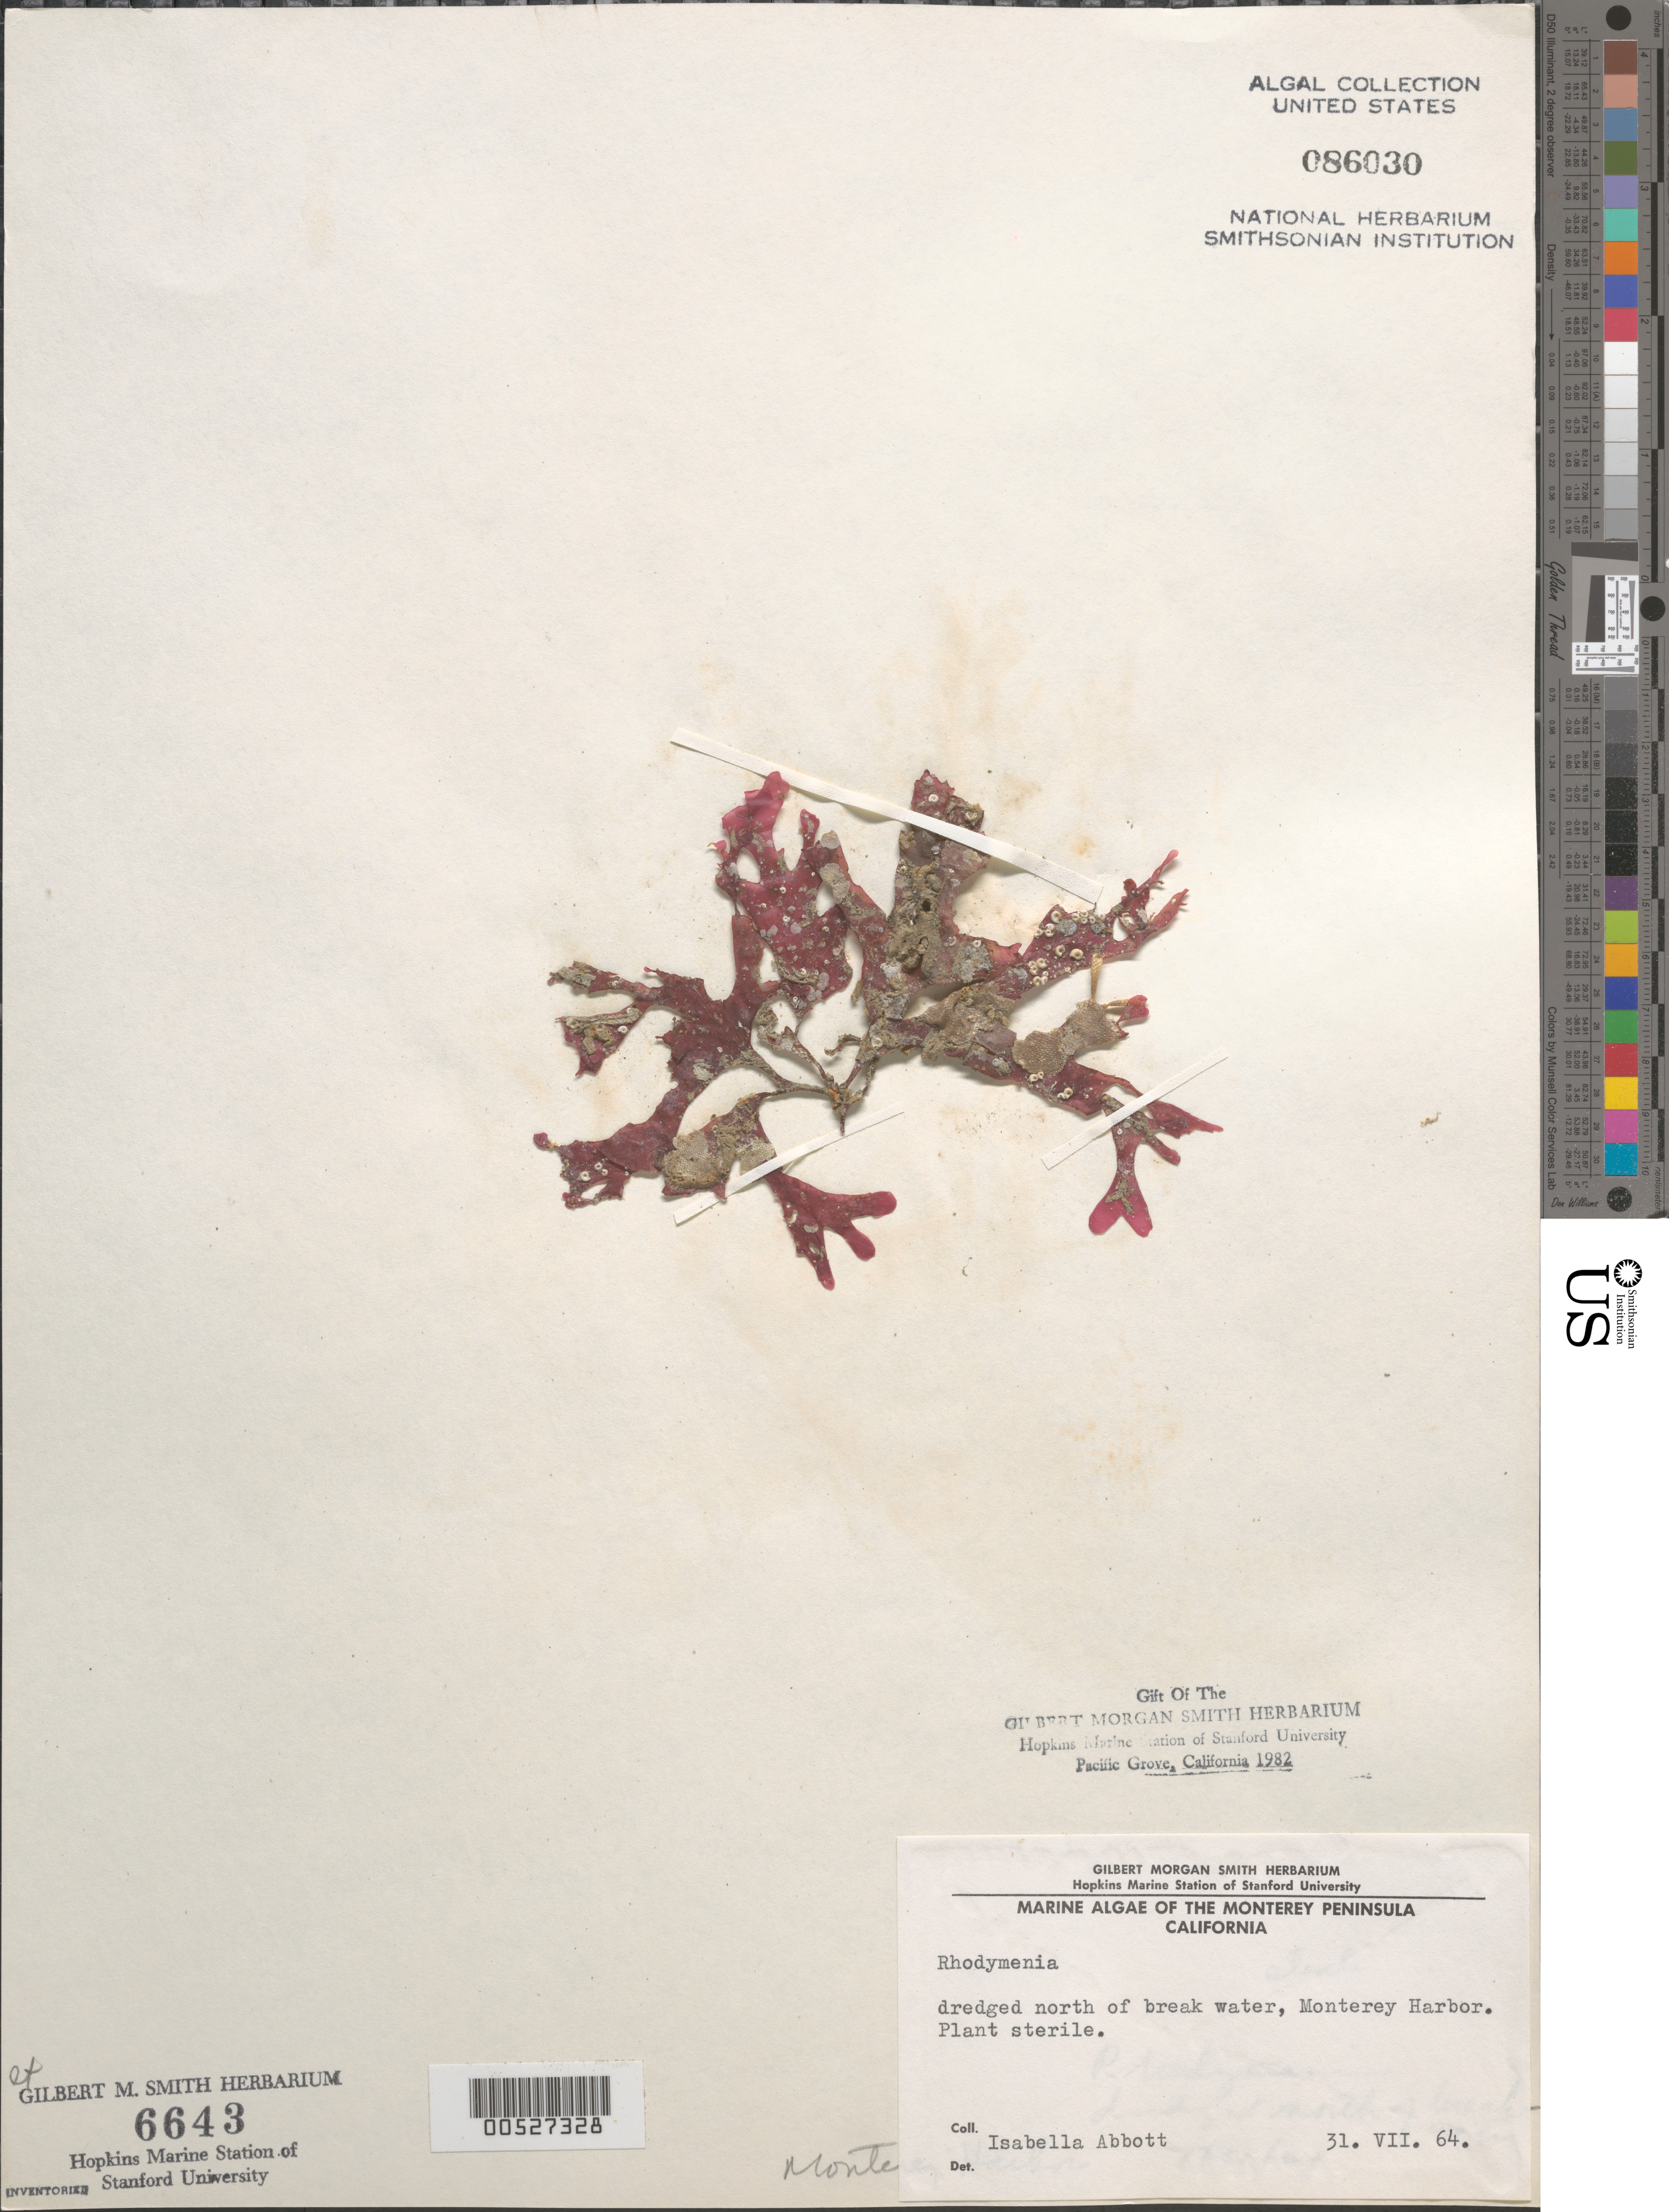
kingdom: Plantae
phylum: Rhodophyta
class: Florideophyceae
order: Rhodymeniales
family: Rhodymeniaceae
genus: Rhodymenia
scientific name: Rhodymenia sp.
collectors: I. A. Abbott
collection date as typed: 31 Jul 1964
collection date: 1964-07-31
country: United States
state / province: California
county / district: Monterey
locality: Monterey Harbor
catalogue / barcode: US 86030